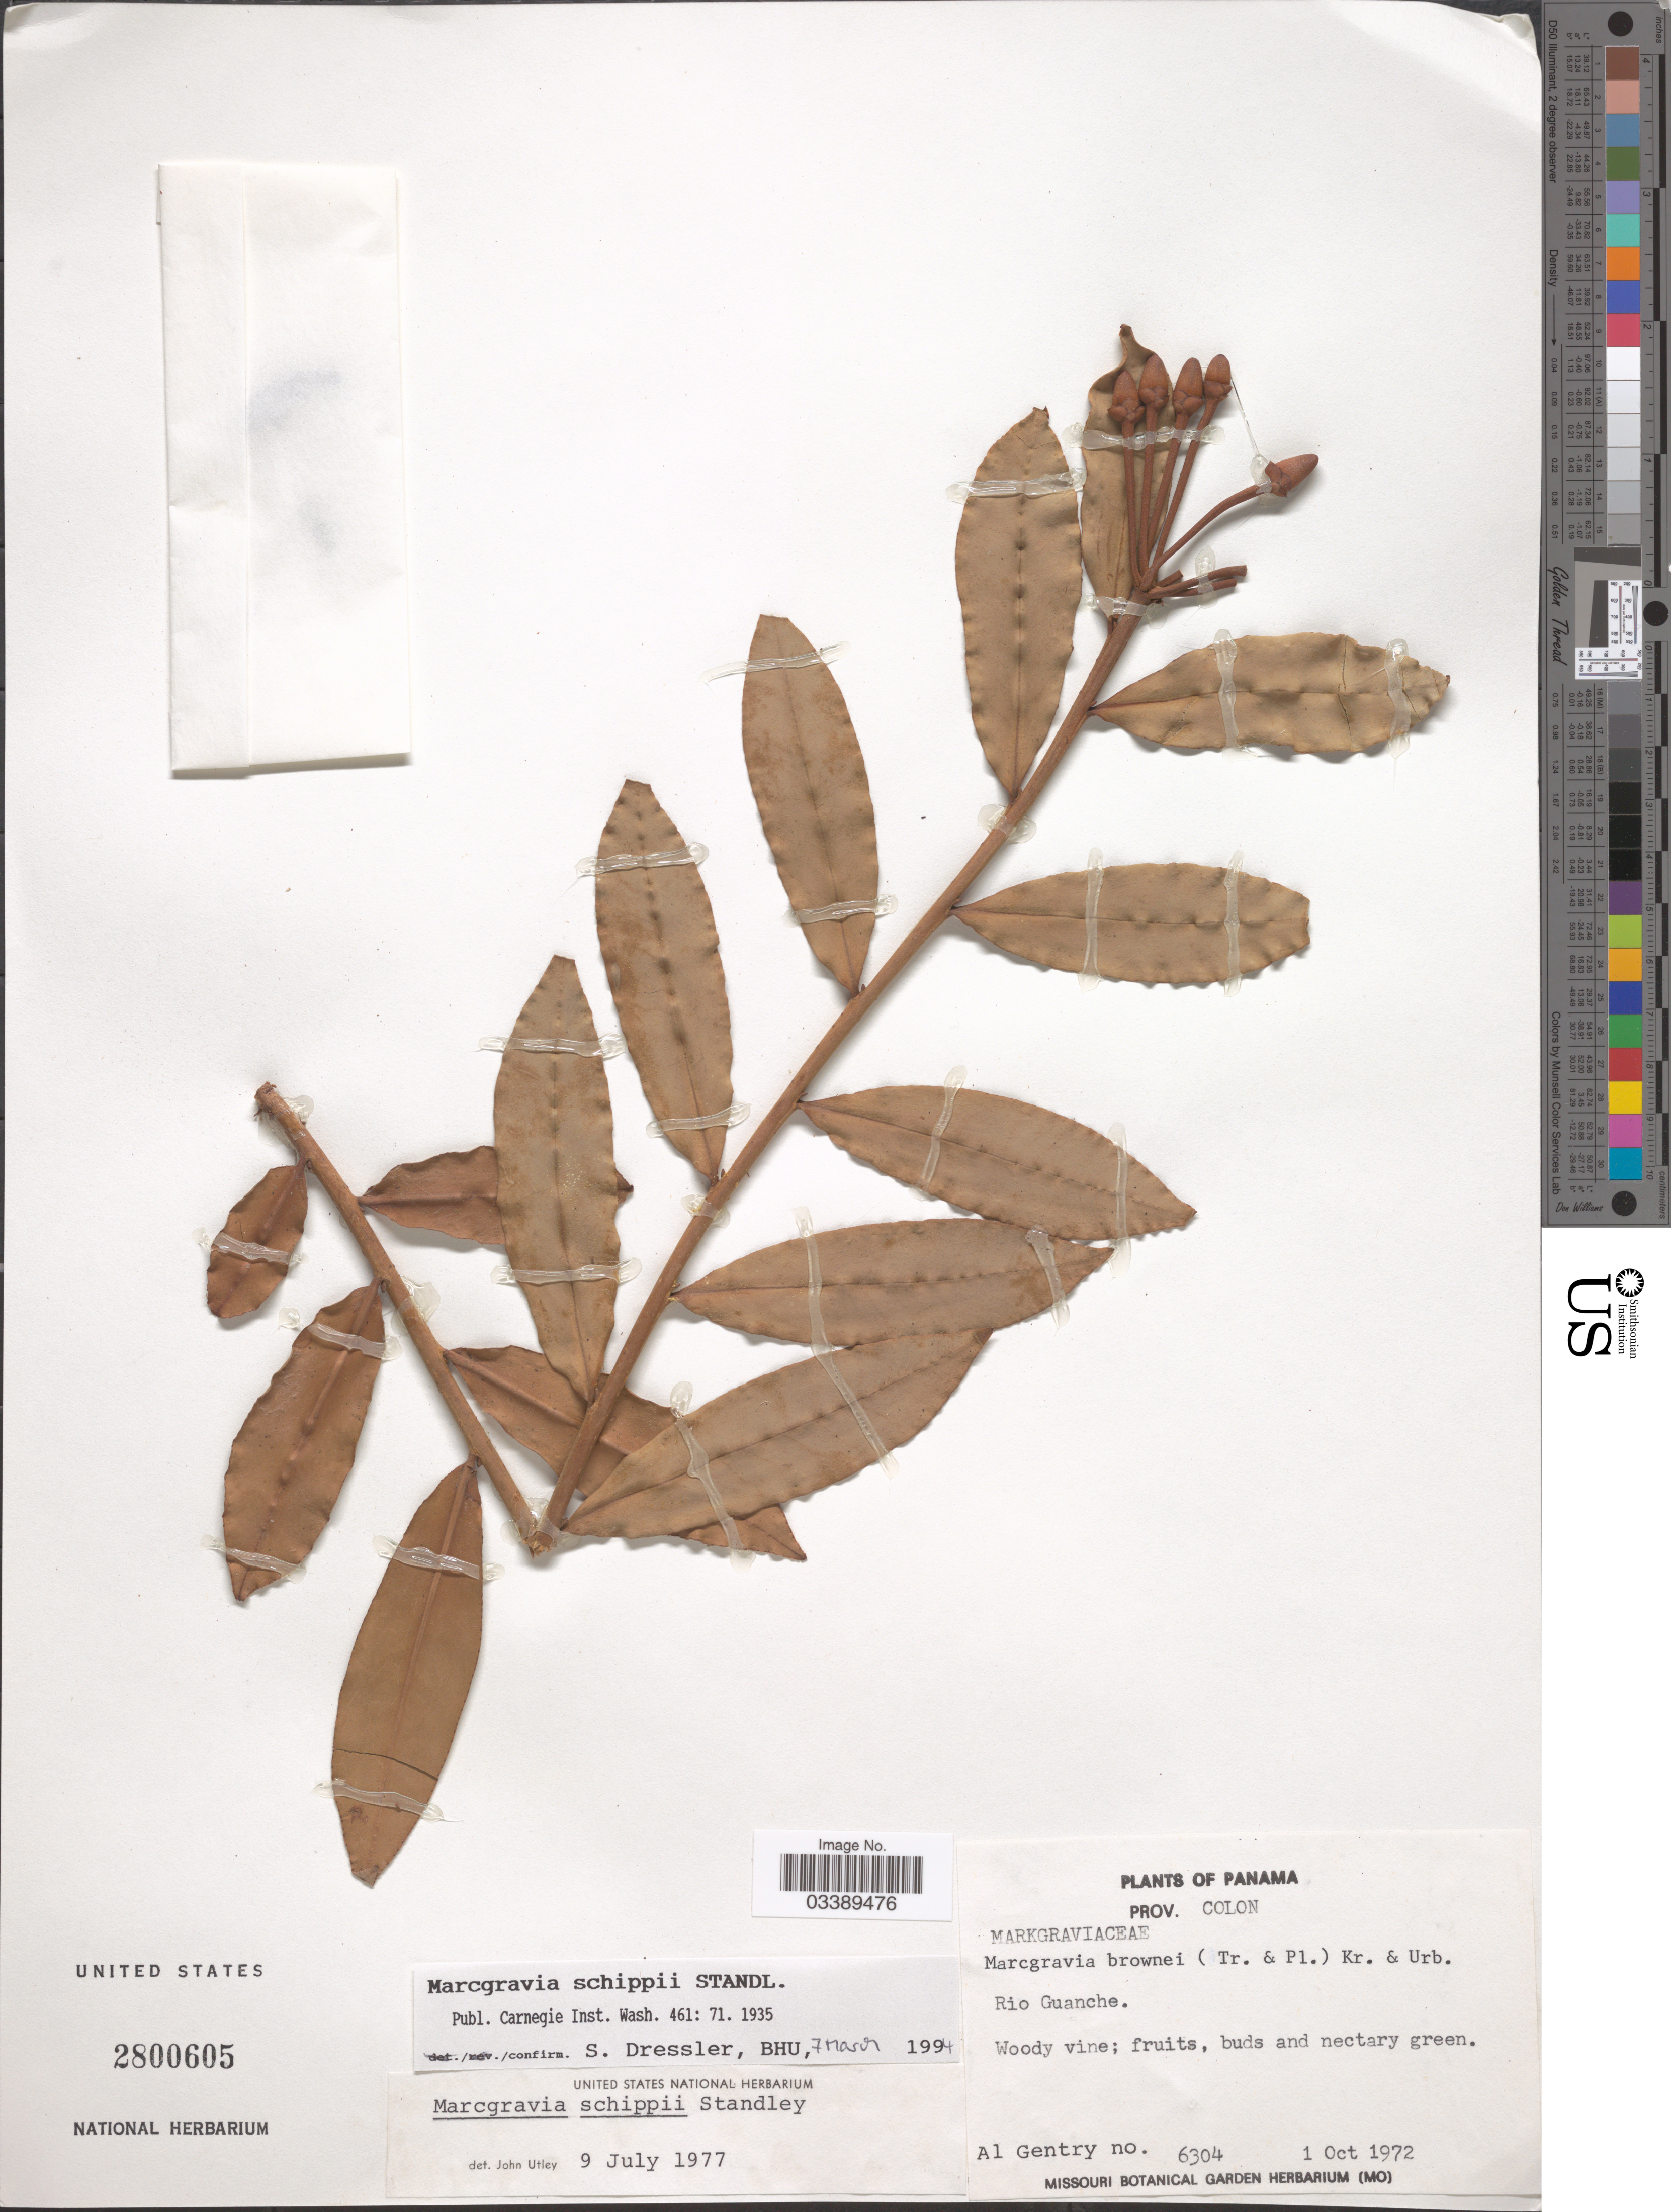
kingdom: Plantae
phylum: Tracheophyta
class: Magnoliopsida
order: Ericales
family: Marcgraviaceae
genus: Marcgravia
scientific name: Marcgravia schippii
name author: Standl.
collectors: A. H. Gentry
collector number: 6304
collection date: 1972-10-01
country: Panama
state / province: Colón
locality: Rio Guanche.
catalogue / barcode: US 2800605